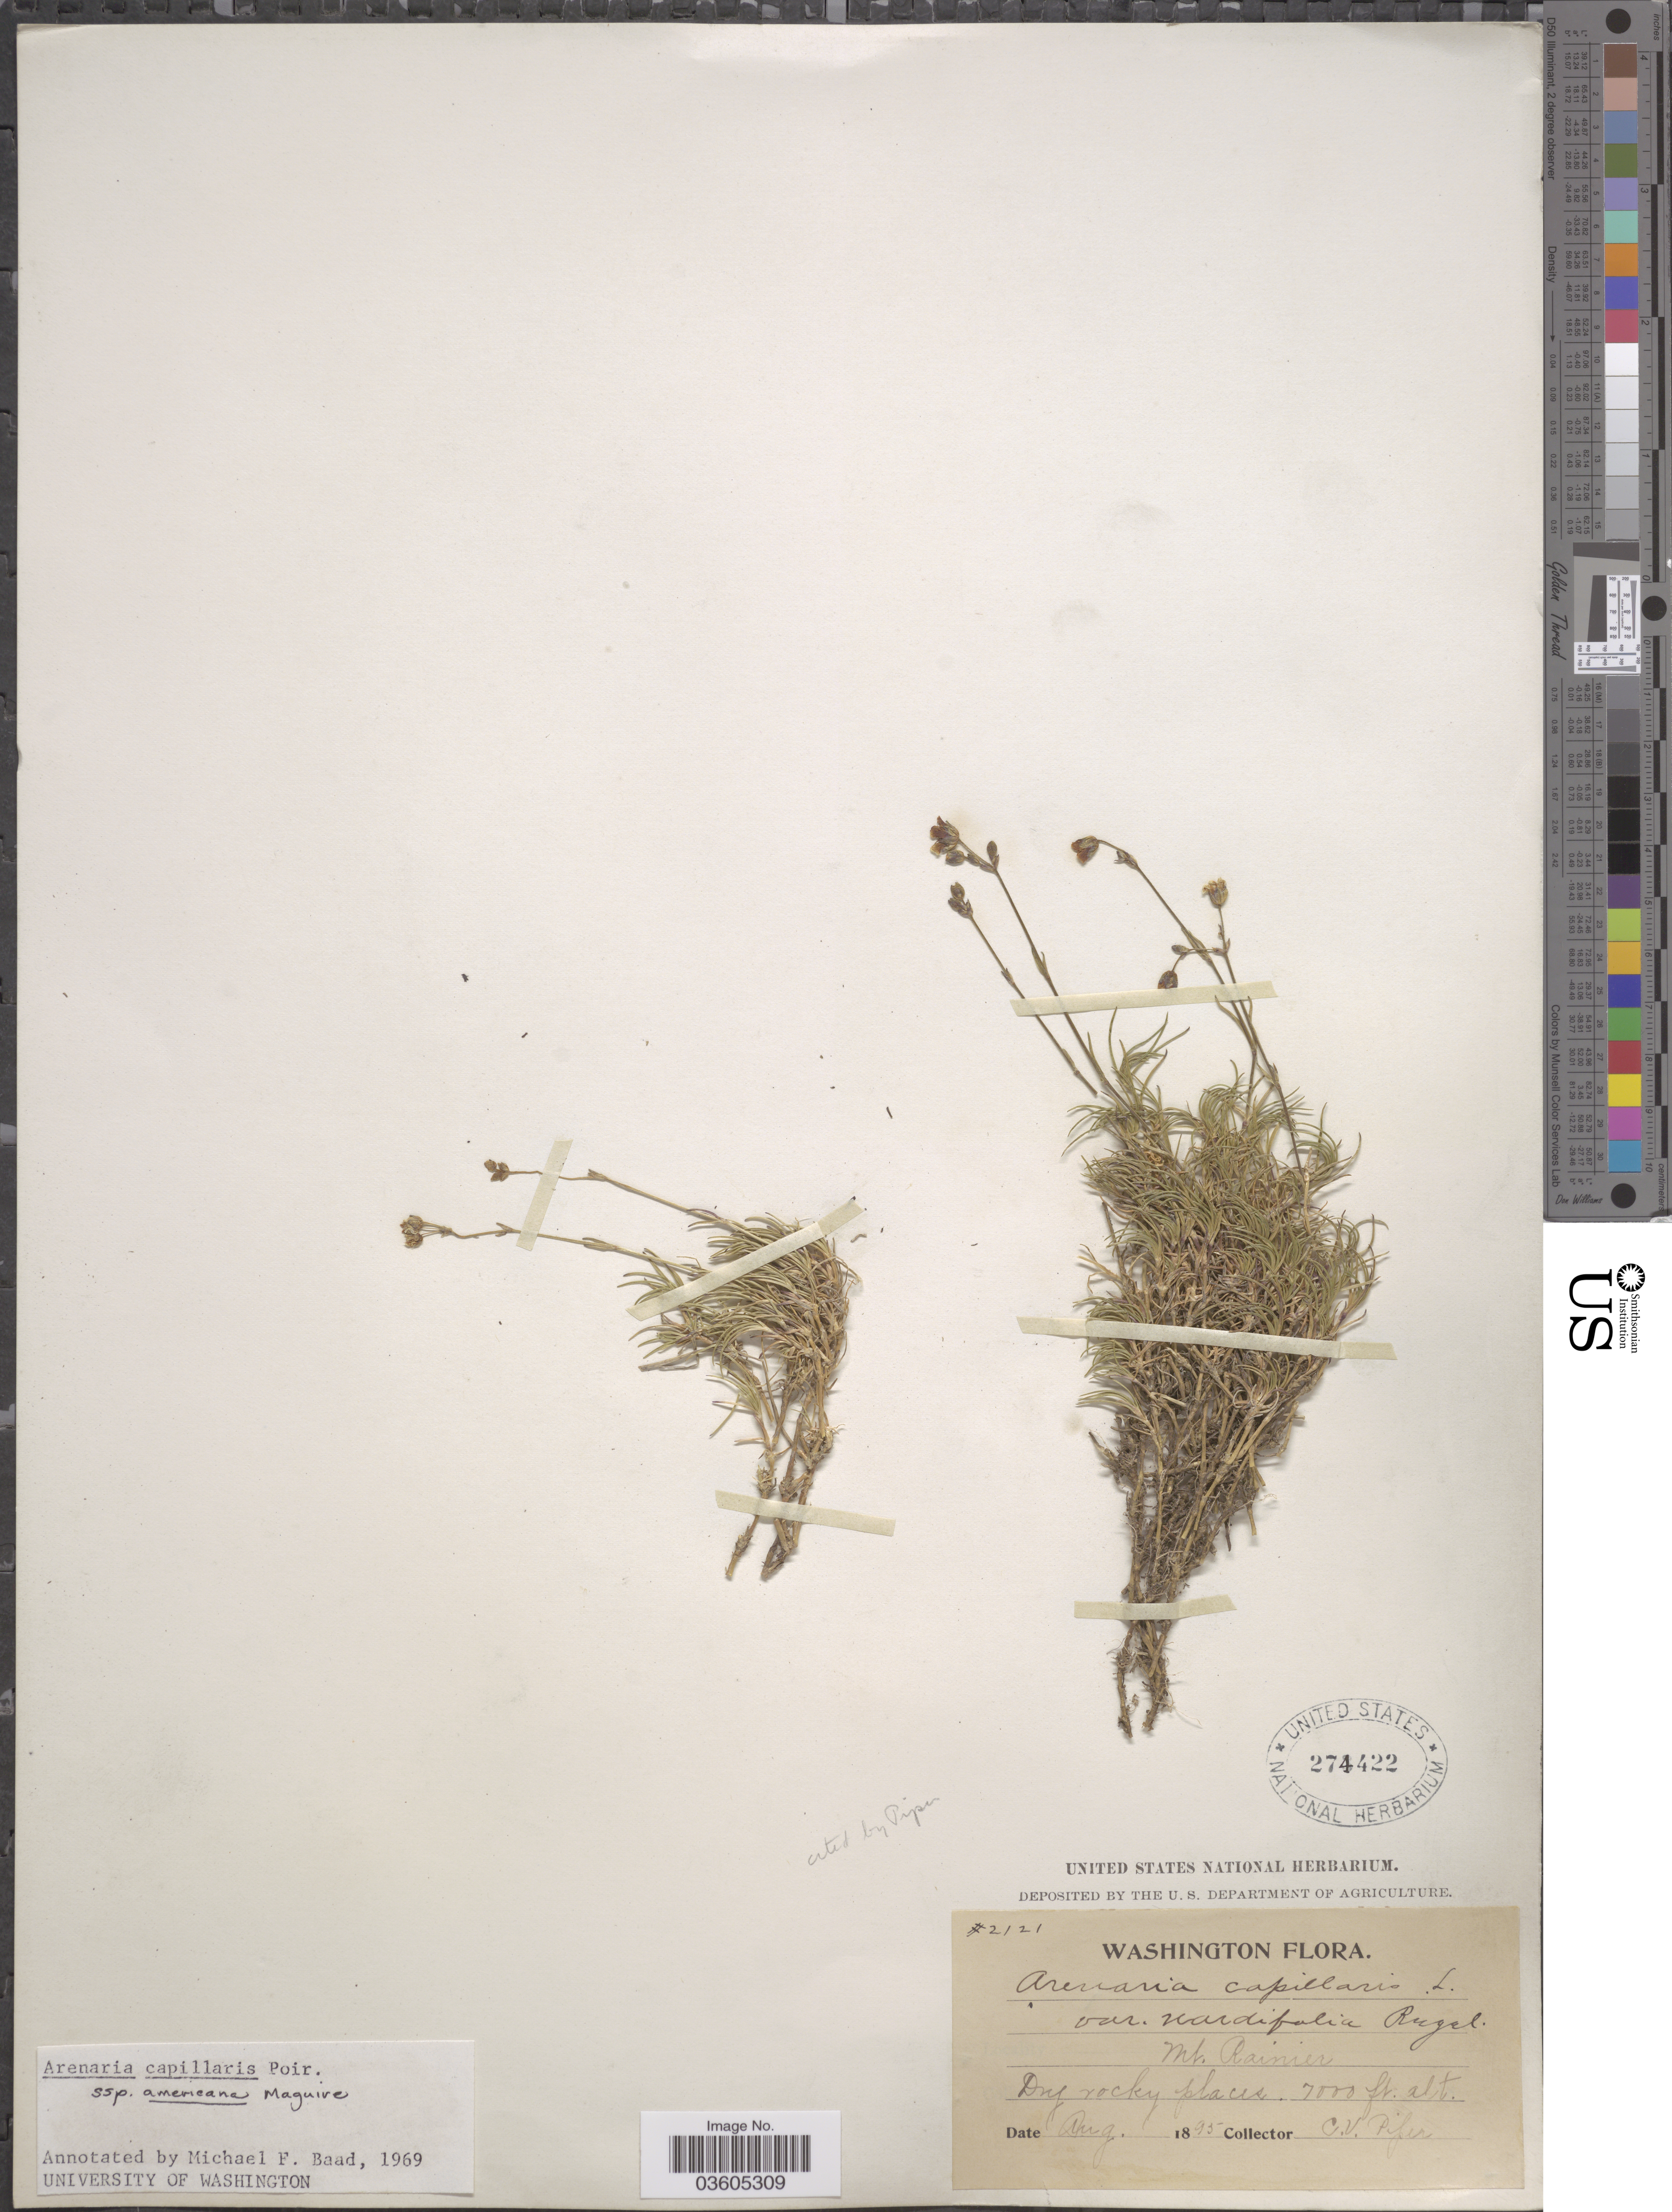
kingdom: Plantae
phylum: Tracheophyta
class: Magnoliopsida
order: Caryophyllales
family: Caryophyllaceae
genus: Eremogone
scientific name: Eremogone capillaris var. americana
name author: (Maguire) R.L. Hartm. & Rabeler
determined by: U.S. National Herbarium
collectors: C. V. Piper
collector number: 2121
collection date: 1895-08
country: United States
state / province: Washington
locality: Mt. Rainier.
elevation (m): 2134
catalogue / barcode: US 274422